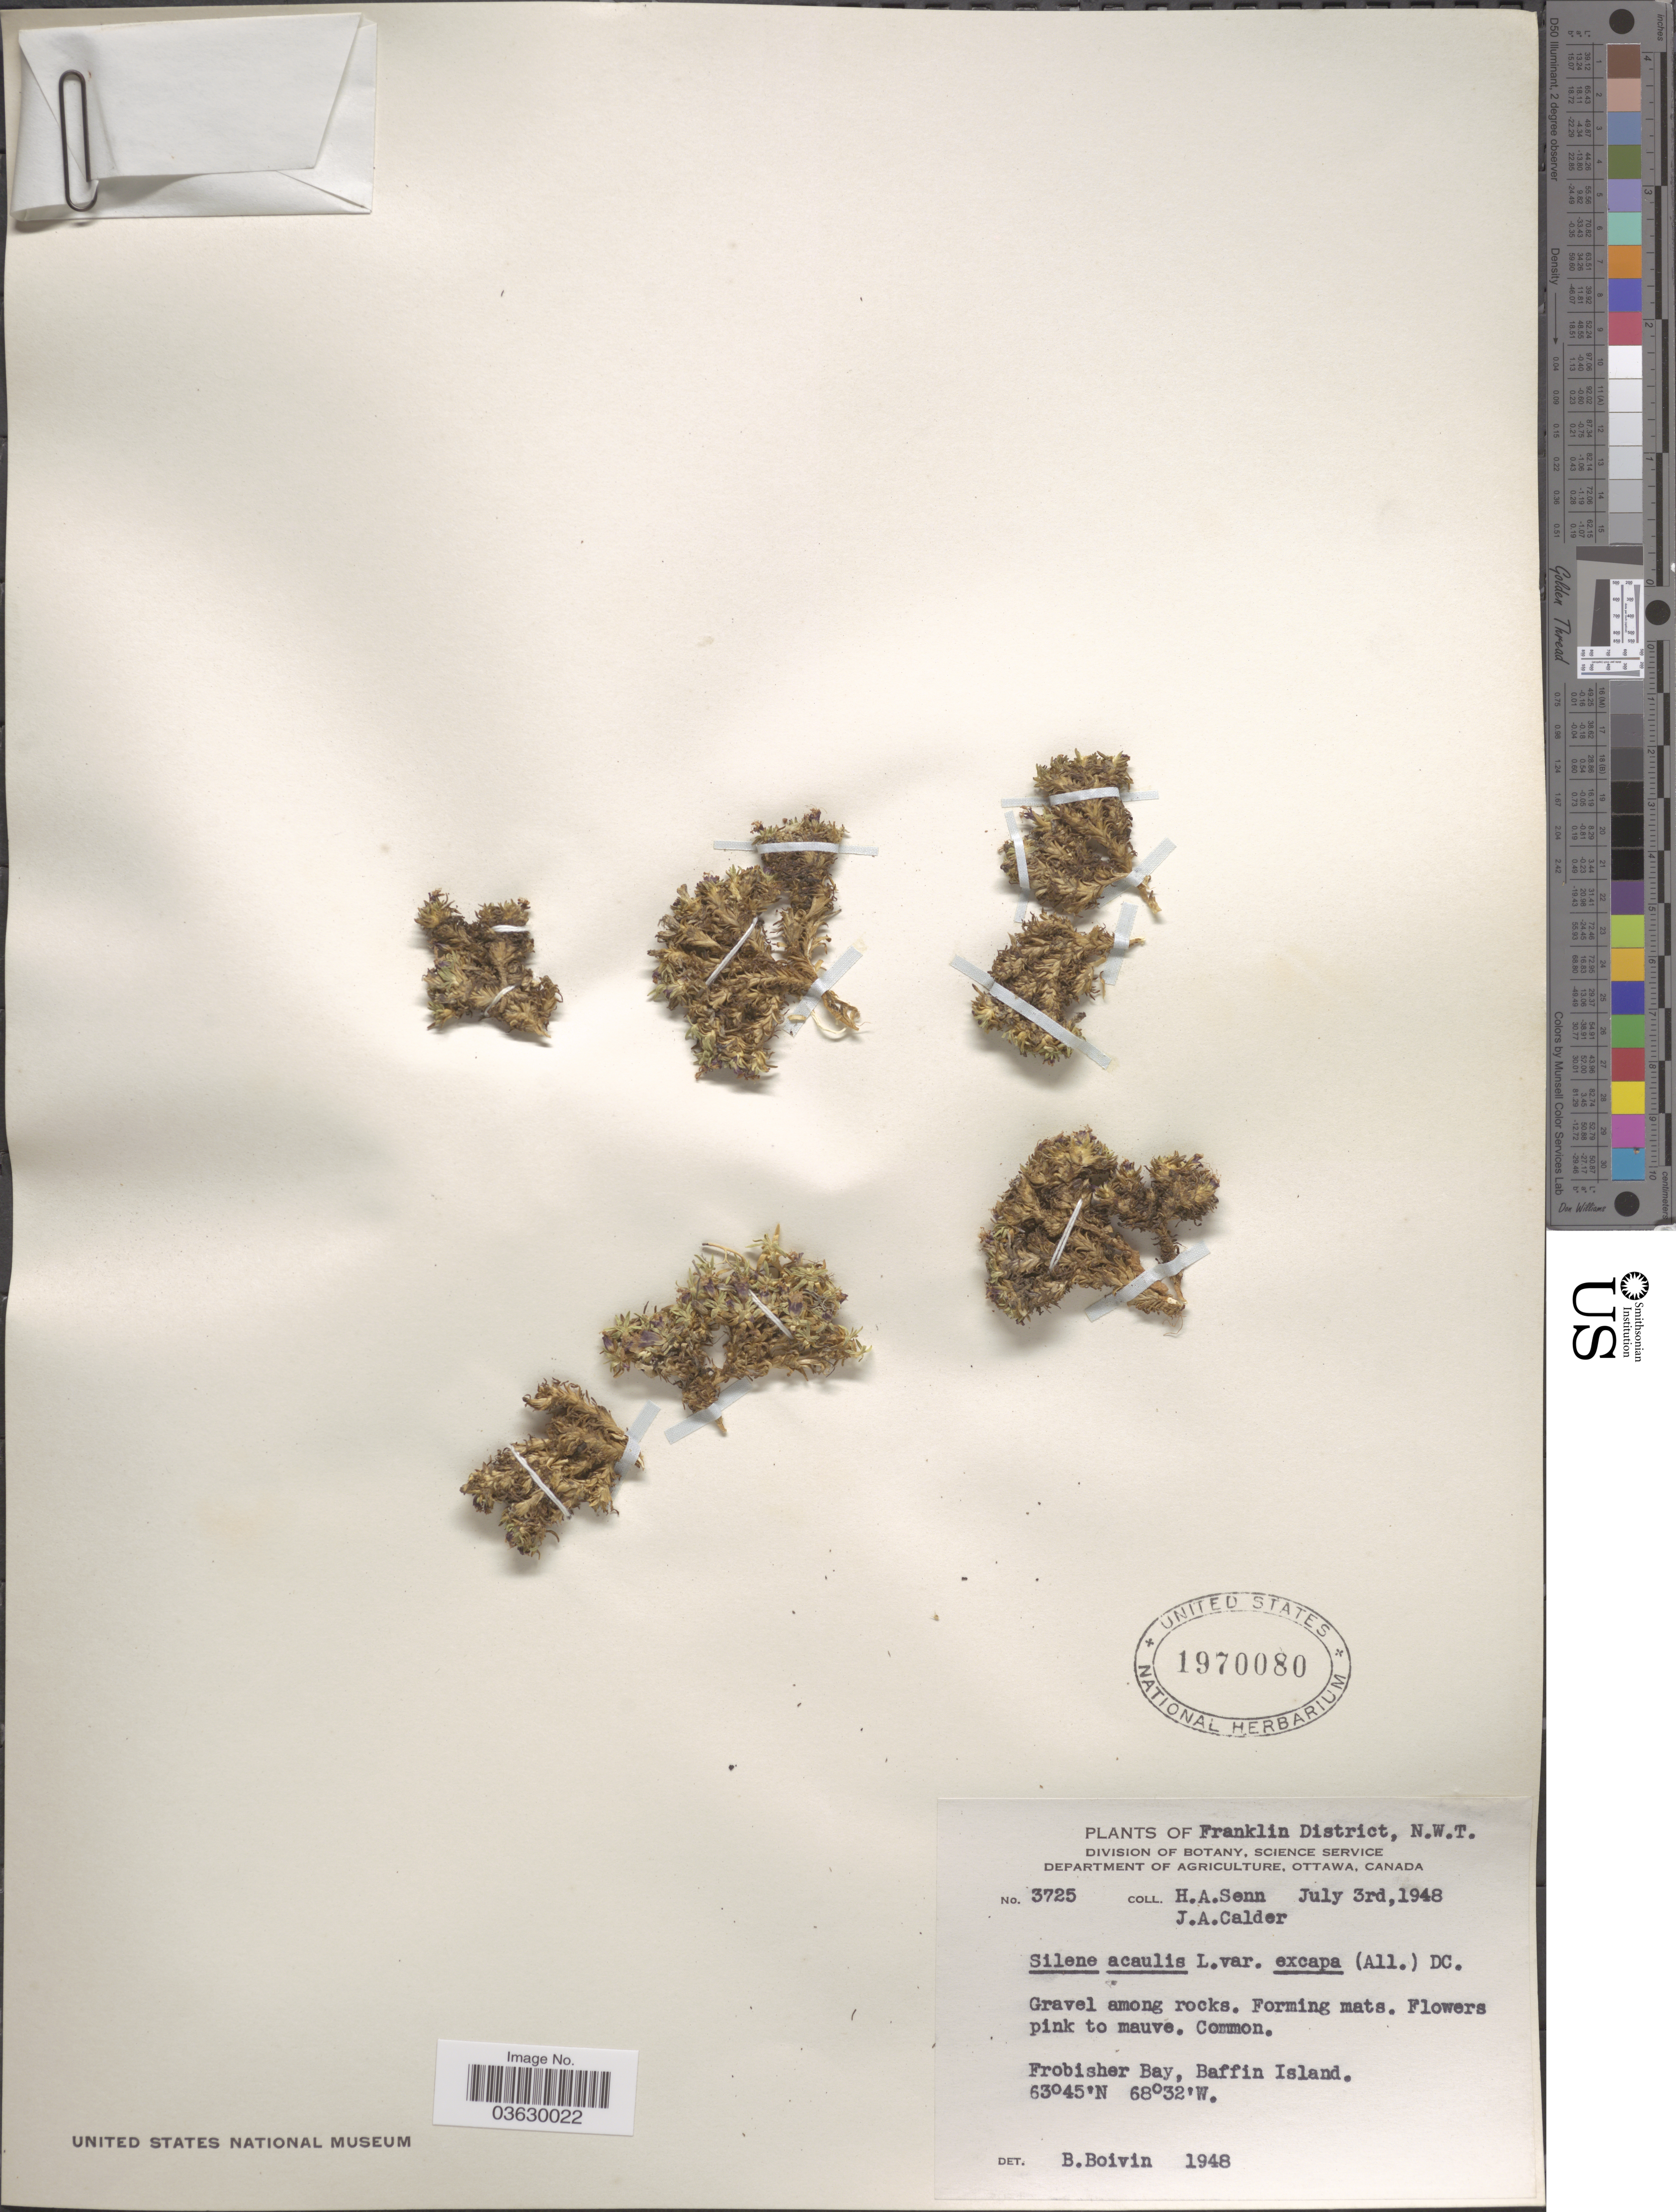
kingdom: Plantae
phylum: Tracheophyta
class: Magnoliopsida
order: Caryophyllales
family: Caryophyllaceae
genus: Silene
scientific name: Silene acaulis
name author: (L.) Jacq.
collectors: H. Senn & J. A. Calder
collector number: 3725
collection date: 1948-07-03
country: Canada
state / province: Northwest Territories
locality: Franklin District. Frobisher Bay, Baffin Island.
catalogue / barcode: US 1970080